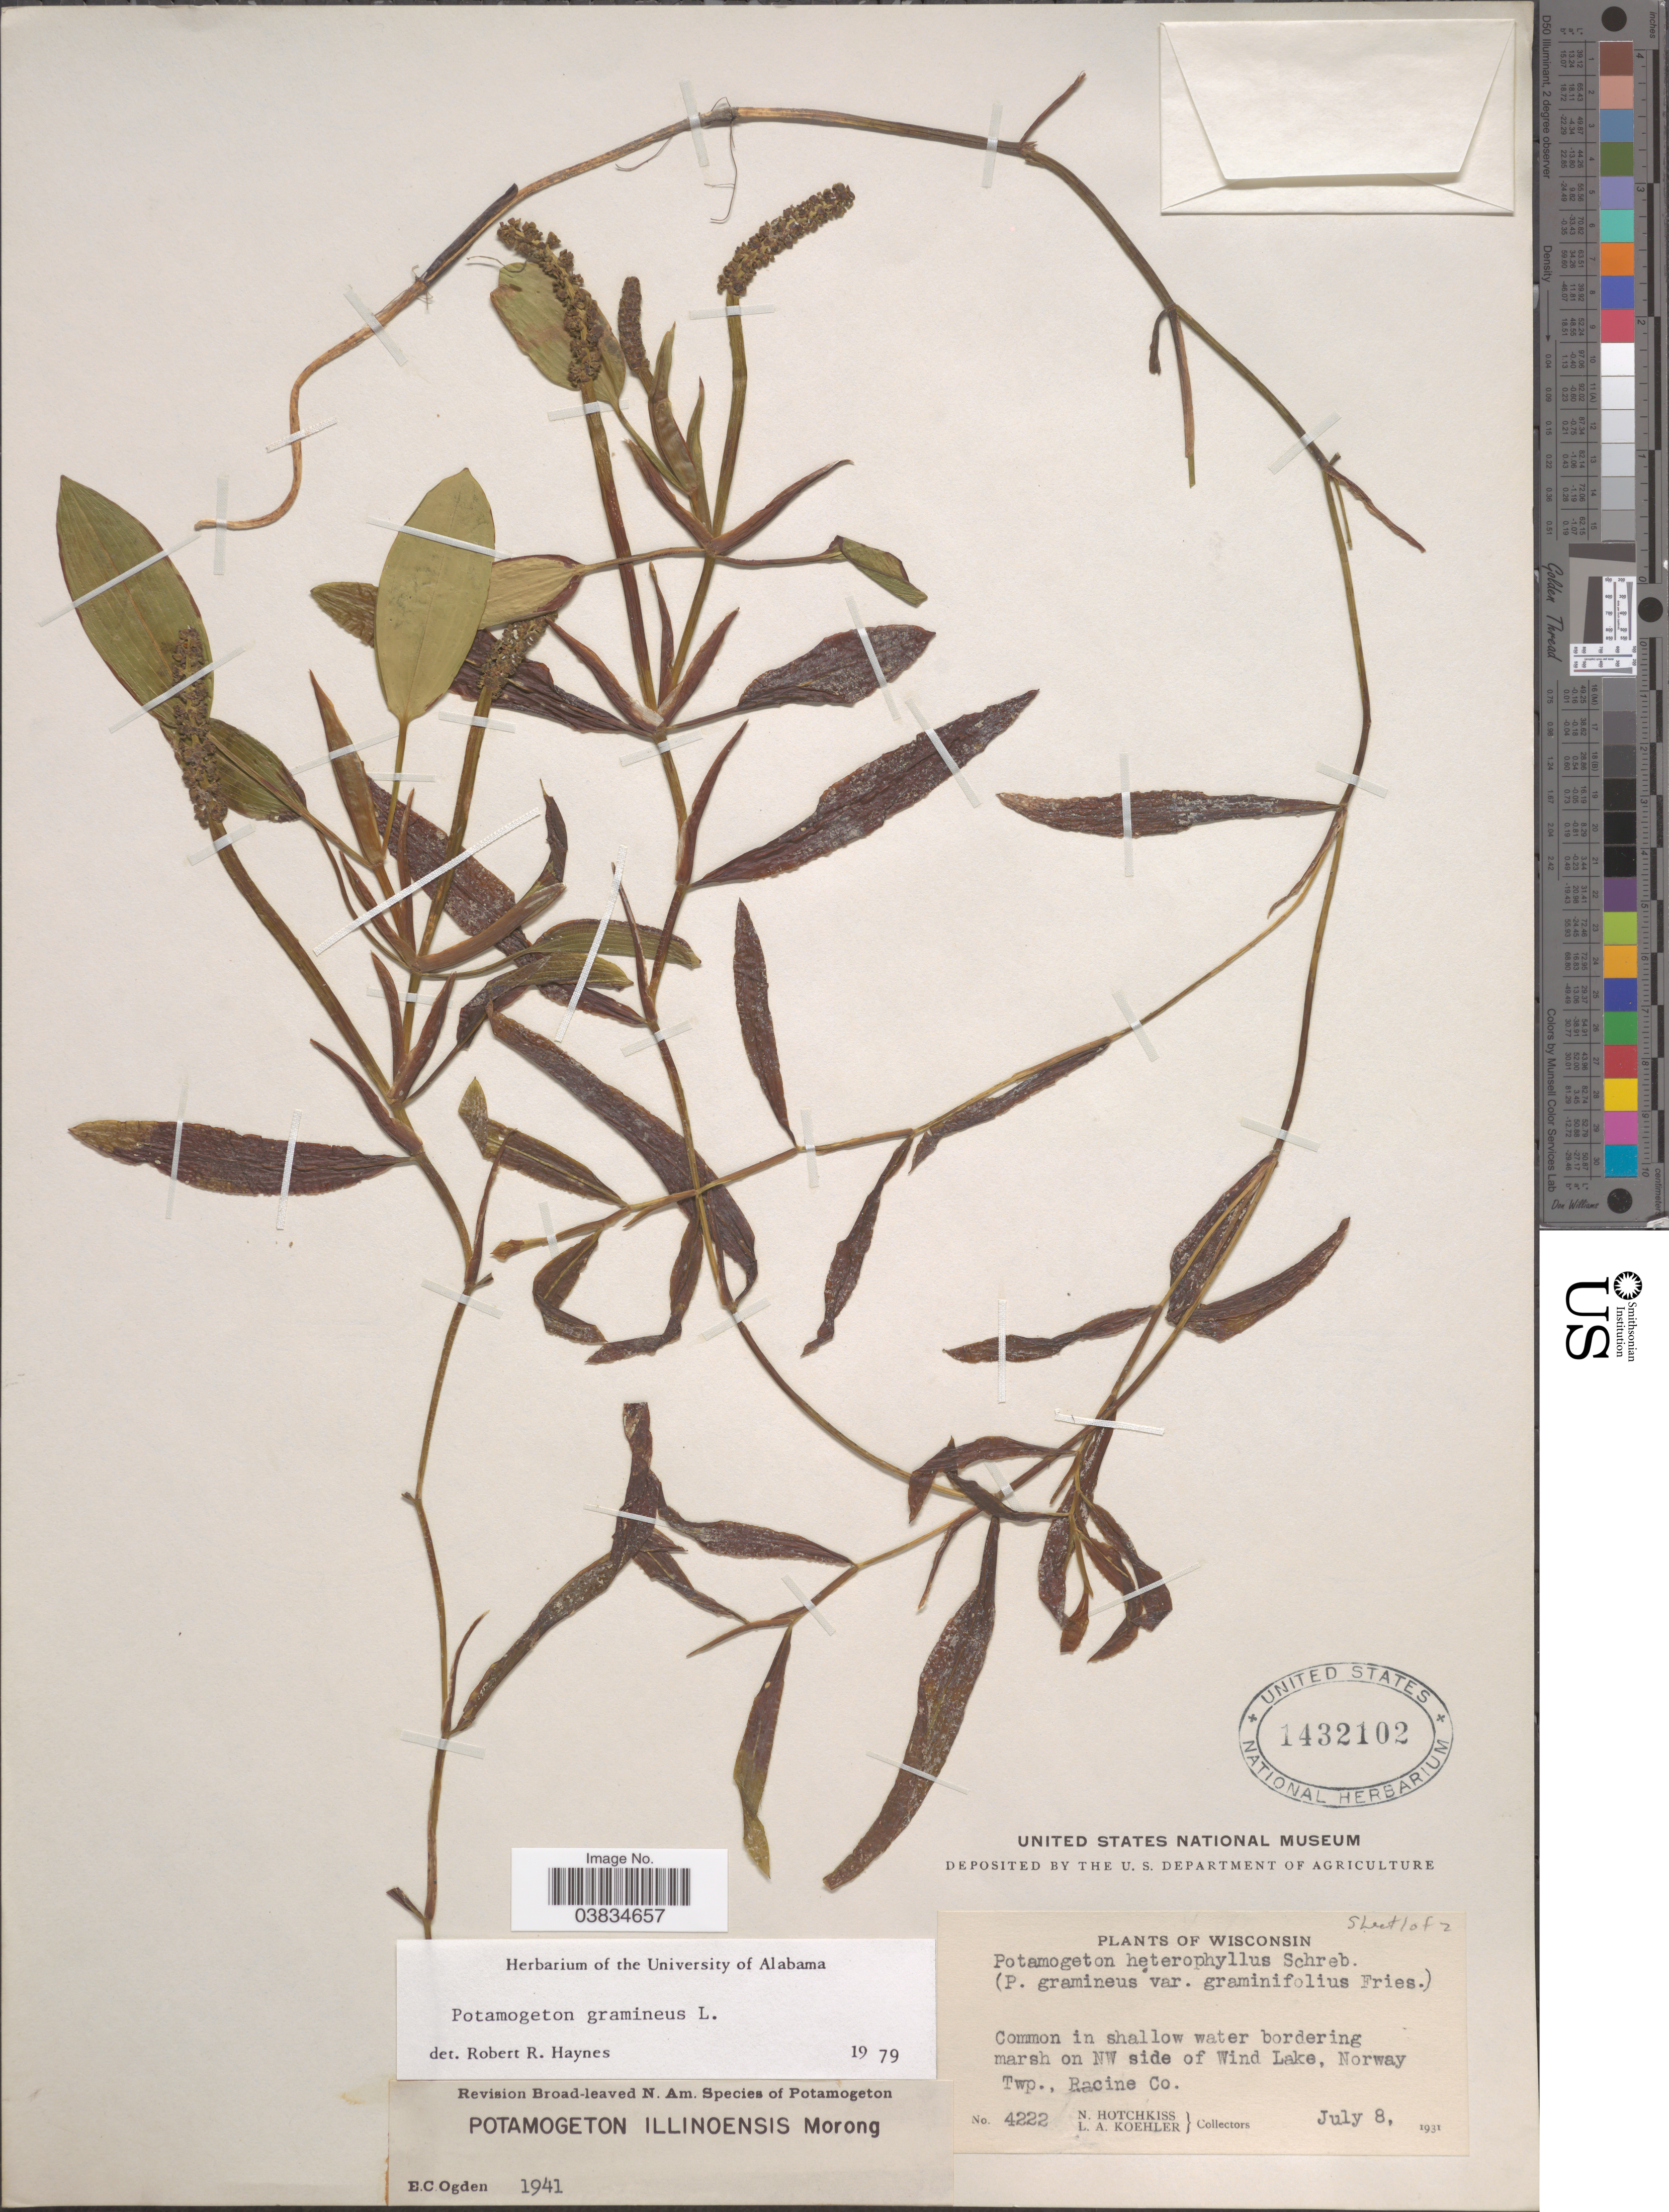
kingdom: Plantae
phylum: Tracheophyta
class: Liliopsida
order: Alismatales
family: Potamogetonaceae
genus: Potamogeton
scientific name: Potamogeton gramineus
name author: L.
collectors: N. Hotchkiss & L. Koehler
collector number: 4222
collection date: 1931-07-08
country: United States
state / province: Wisconsin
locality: Common in shallow water bordering marsh on NW side of Wind Lake, Norway Twp., Racine Co.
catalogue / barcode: US 1432102